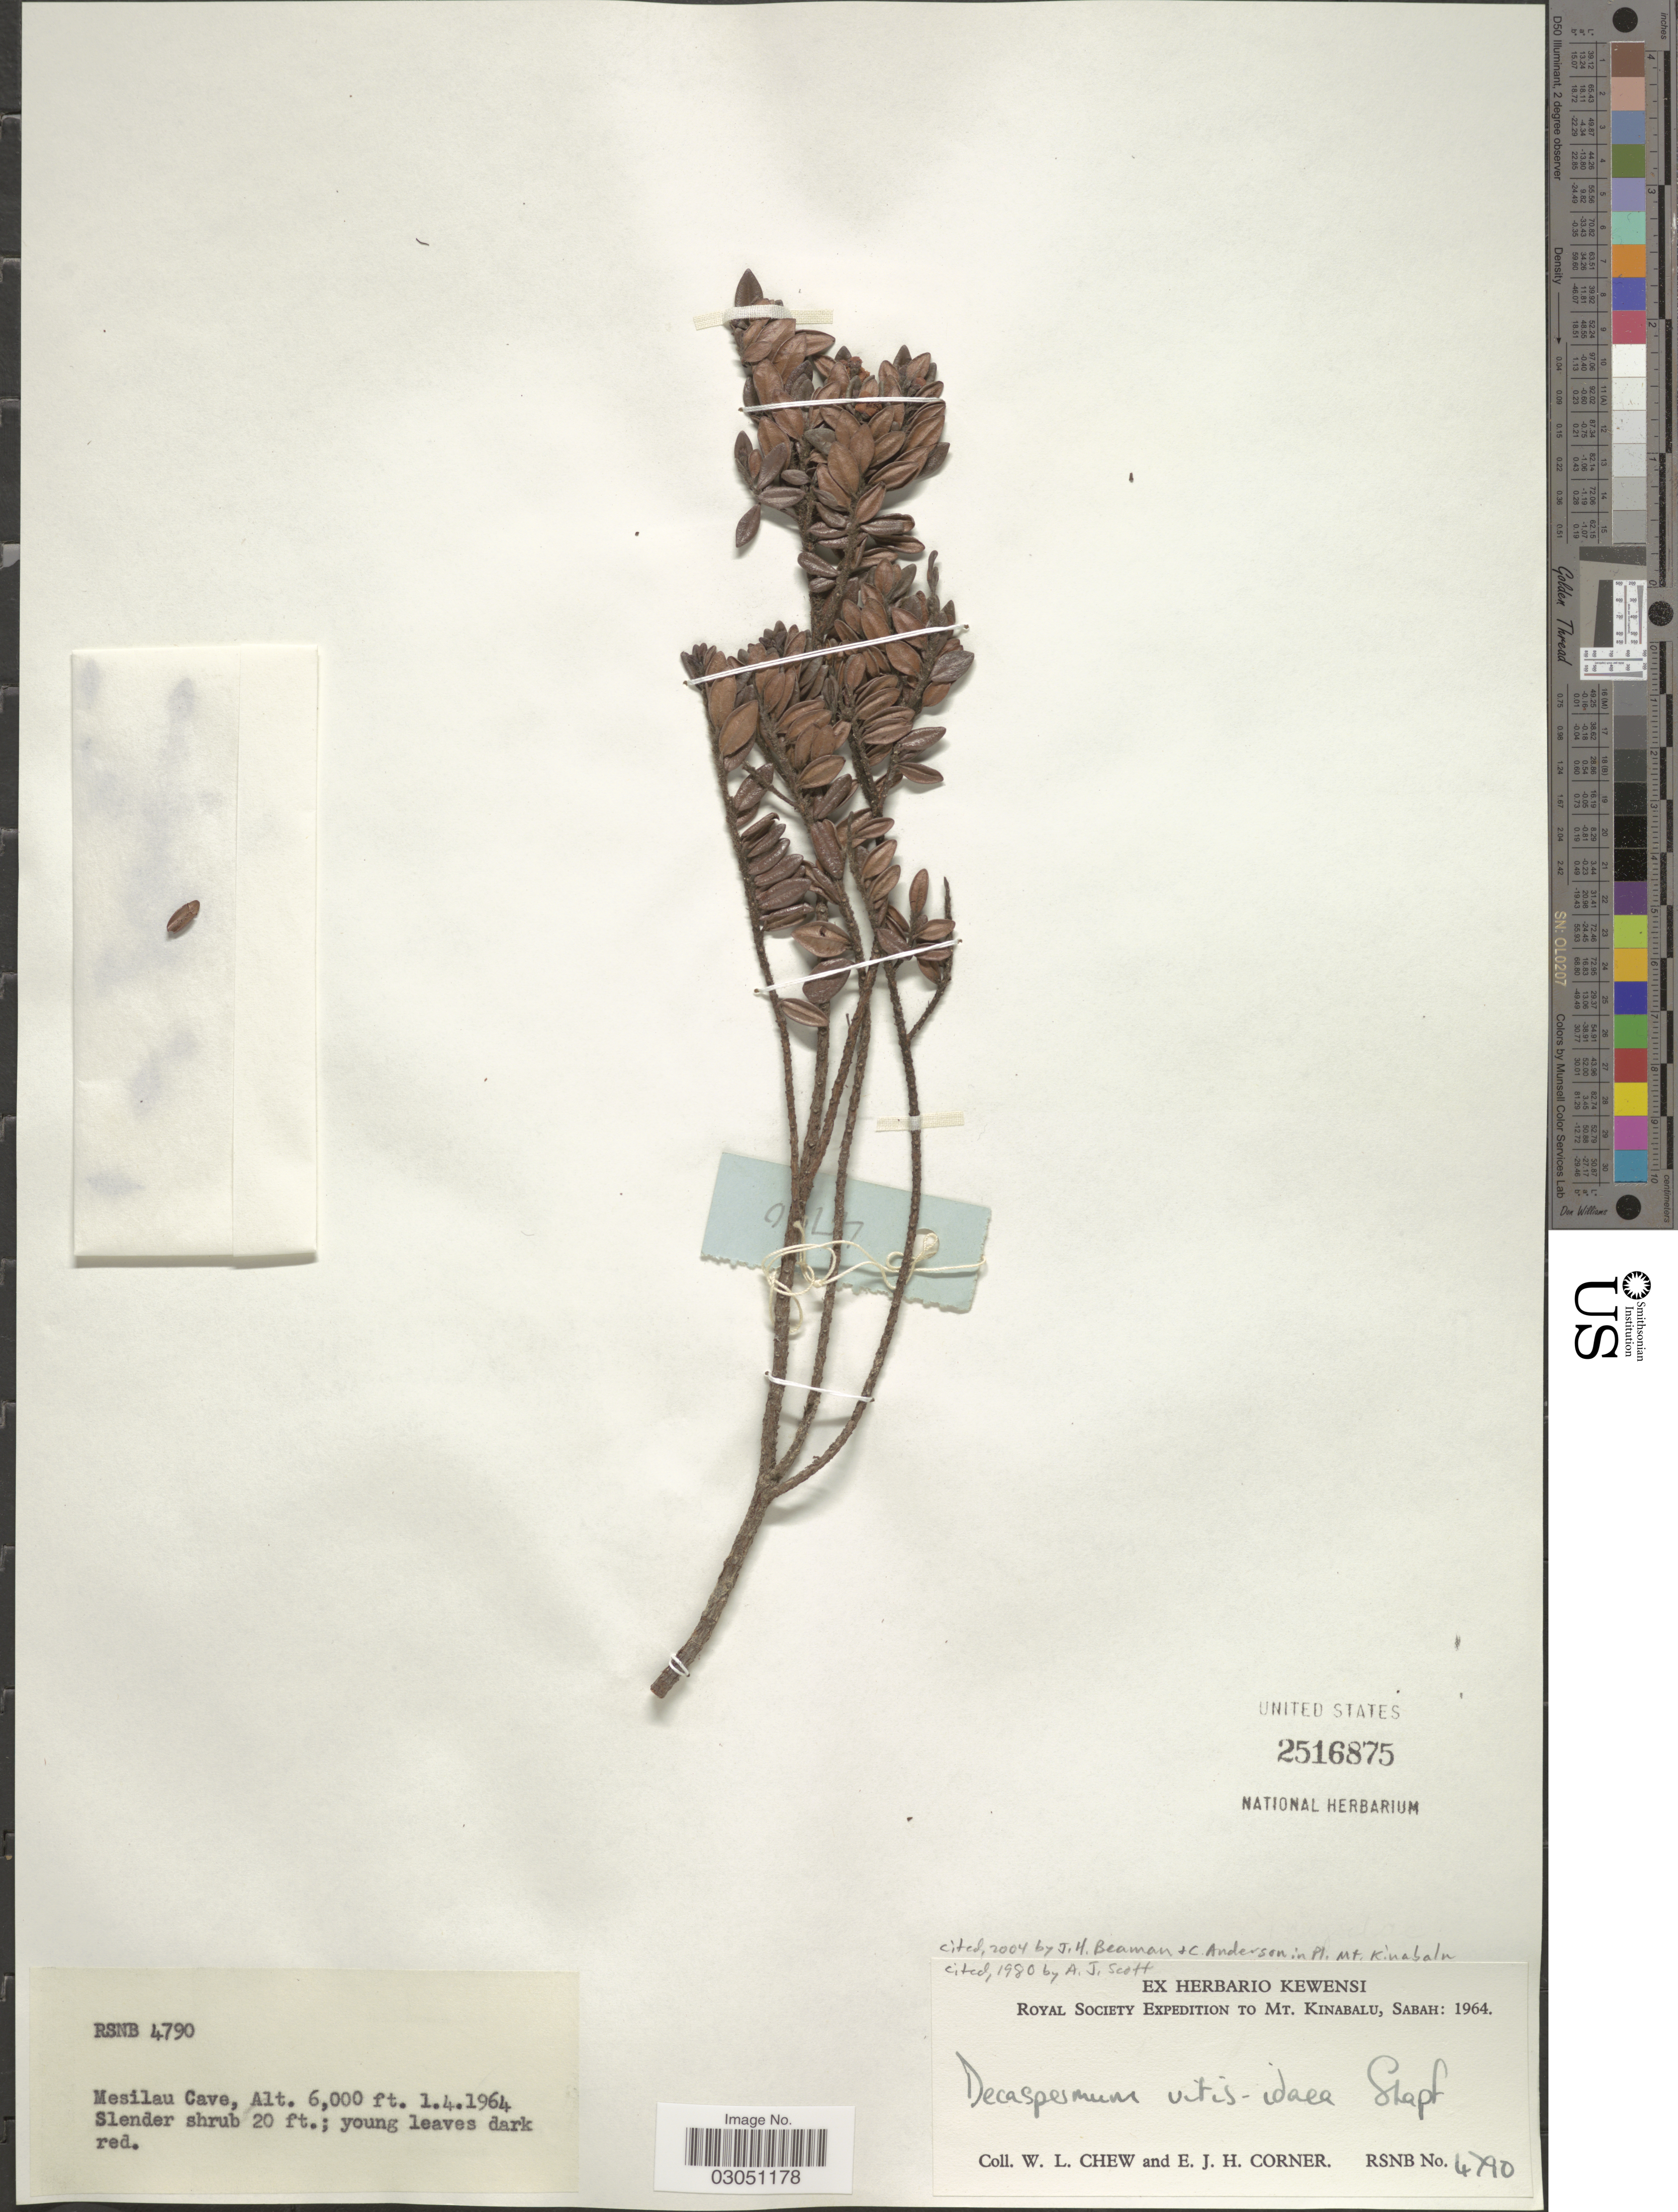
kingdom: Plantae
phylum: Tracheophyta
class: Magnoliopsida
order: Myrtales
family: Myrtaceae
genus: Decaspermum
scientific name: Decaspermum vitis-idaea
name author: Stapf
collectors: W. Chew & E. Corner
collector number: RSNB4790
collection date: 1964-04-01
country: Malaysia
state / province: Sabah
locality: Mt. Kinabalu, Sabah. Mesilau Cave.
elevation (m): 1829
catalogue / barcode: US 2516875